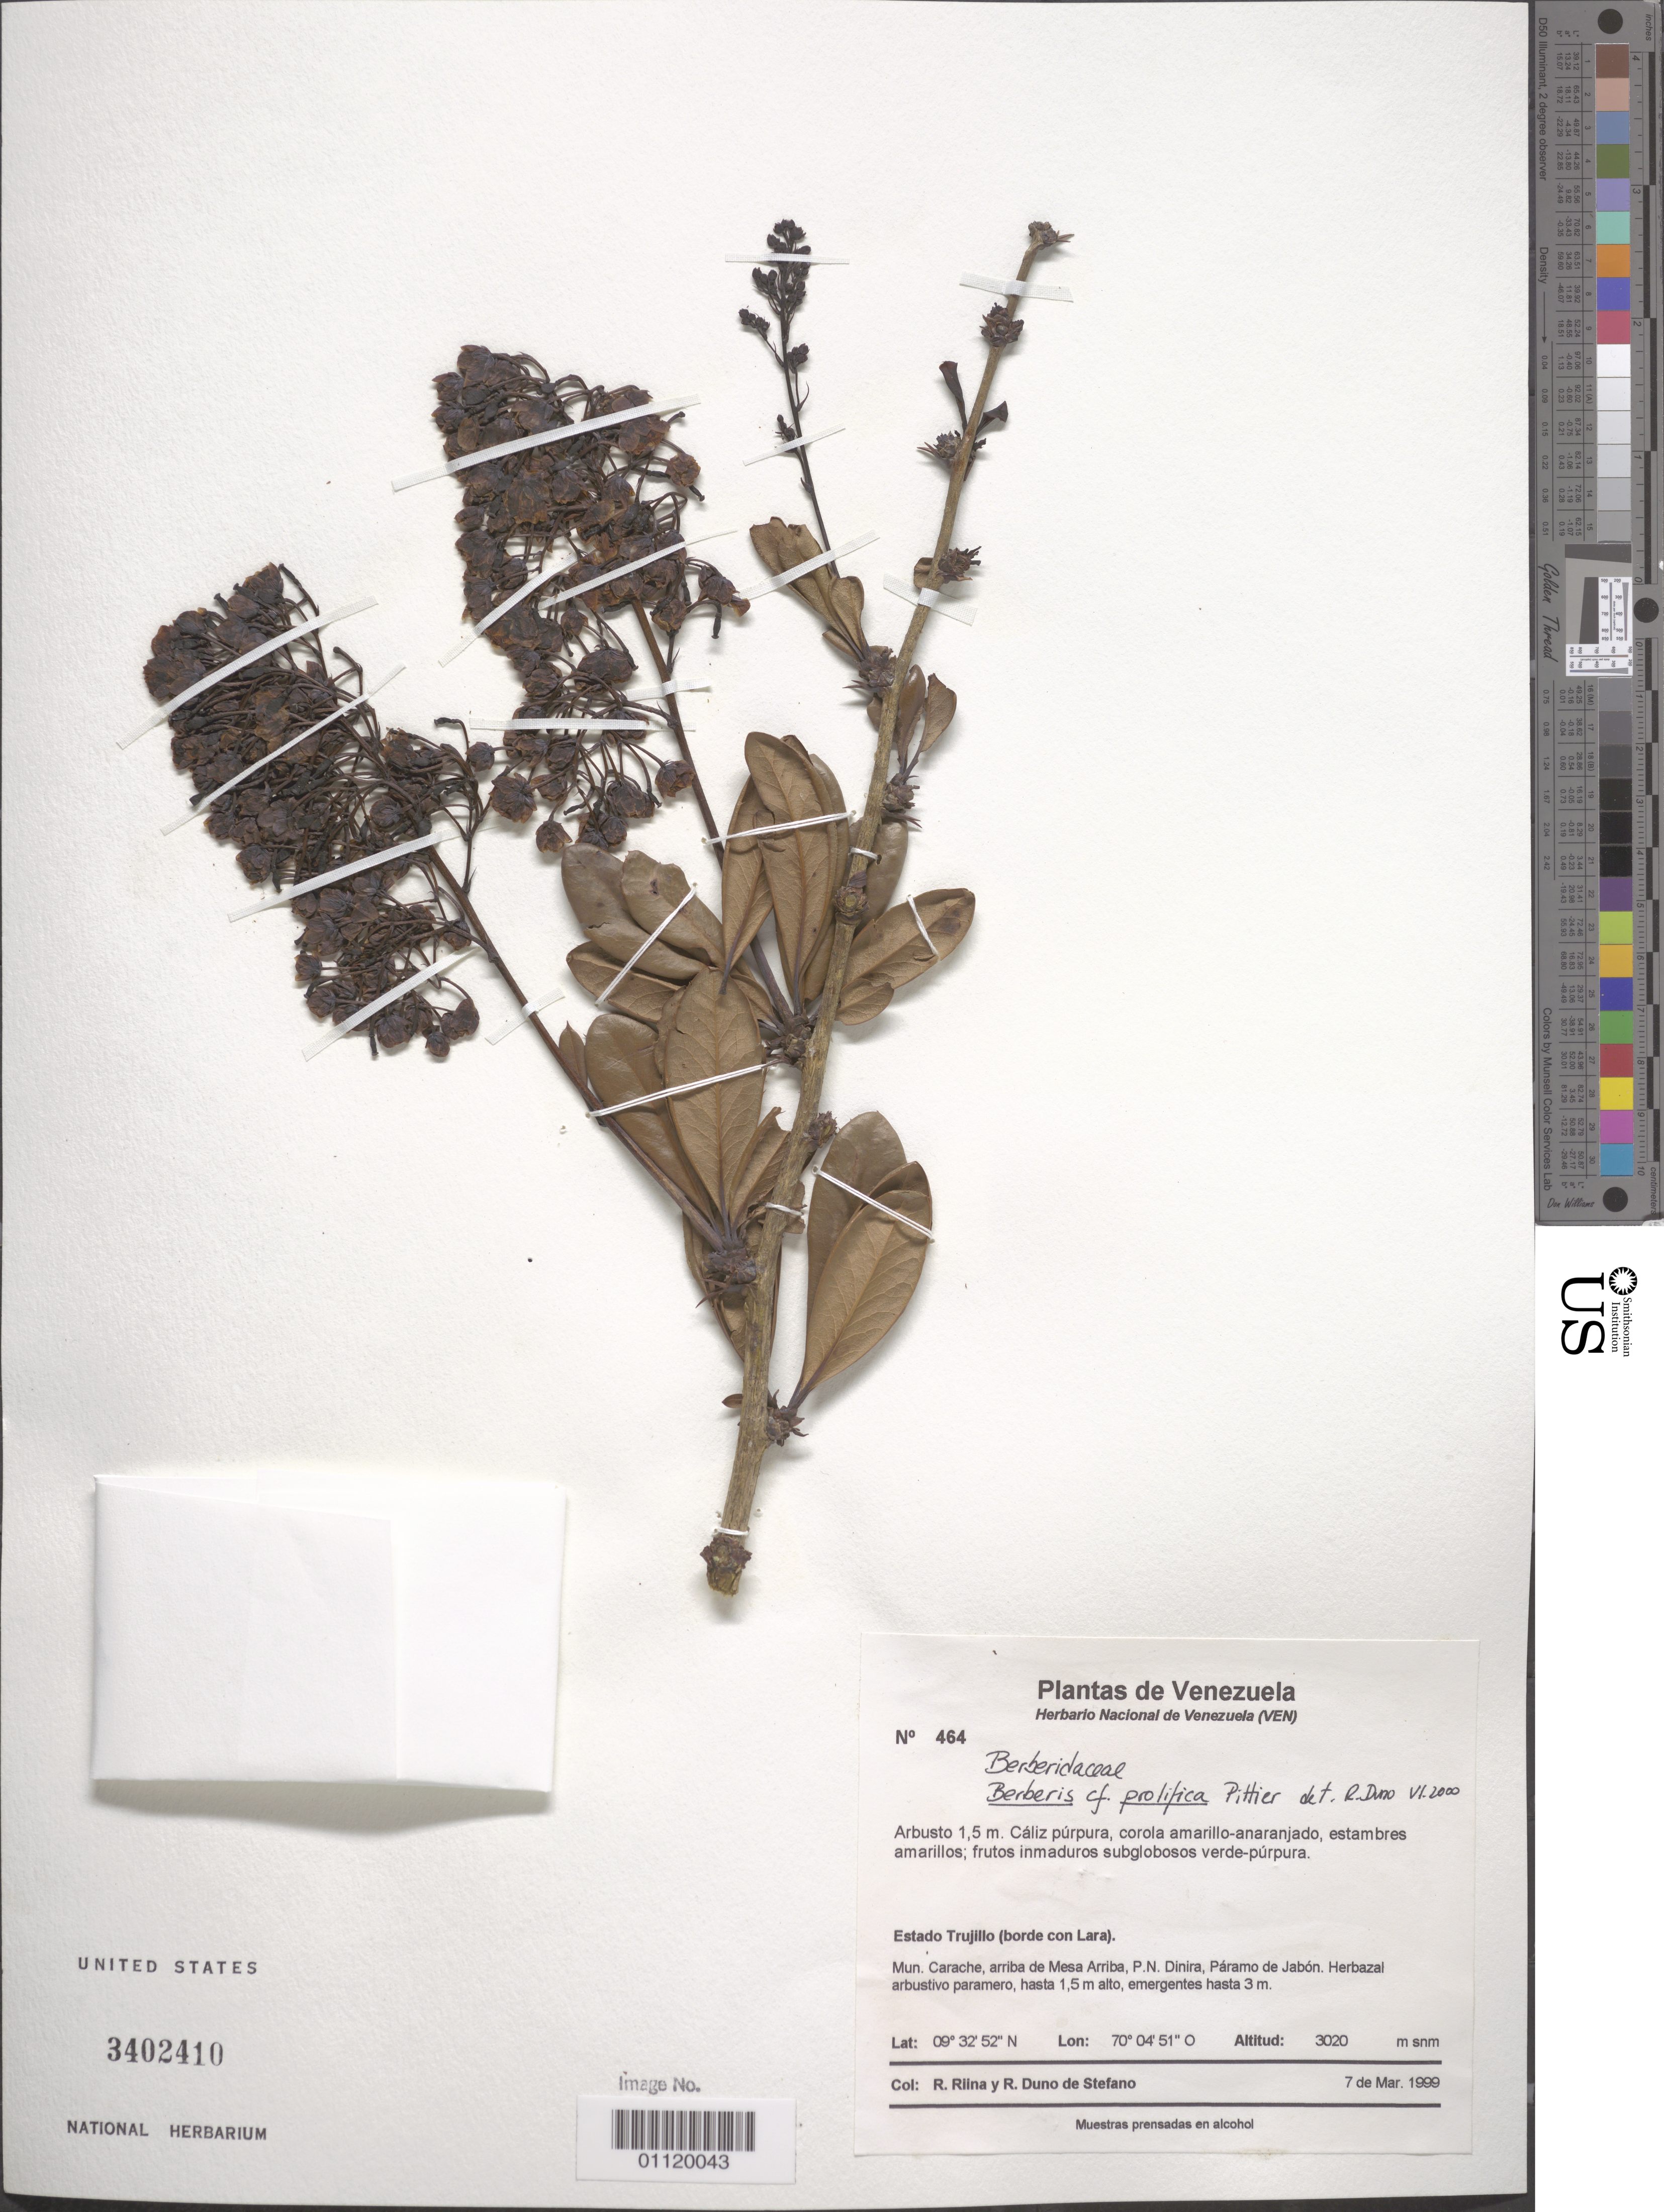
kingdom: Plantae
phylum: Tracheophyta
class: Magnoliopsida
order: Ranunculales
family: Berberidaceae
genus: Berberis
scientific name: Berberis prolifica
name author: Pittier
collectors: R. Riina & R. Duno de Stefano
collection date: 1999-03-07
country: Venezuela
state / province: Trujillo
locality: Trujillo state (borders with Lara). Municipality Carache, arriving from Mesa Arriba, Dinira National Park, Páramo of Jabon. Herbaceous grasslands, up to 1.5 m high, emerging up to 3 m.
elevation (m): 3020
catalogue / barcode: US 3402410